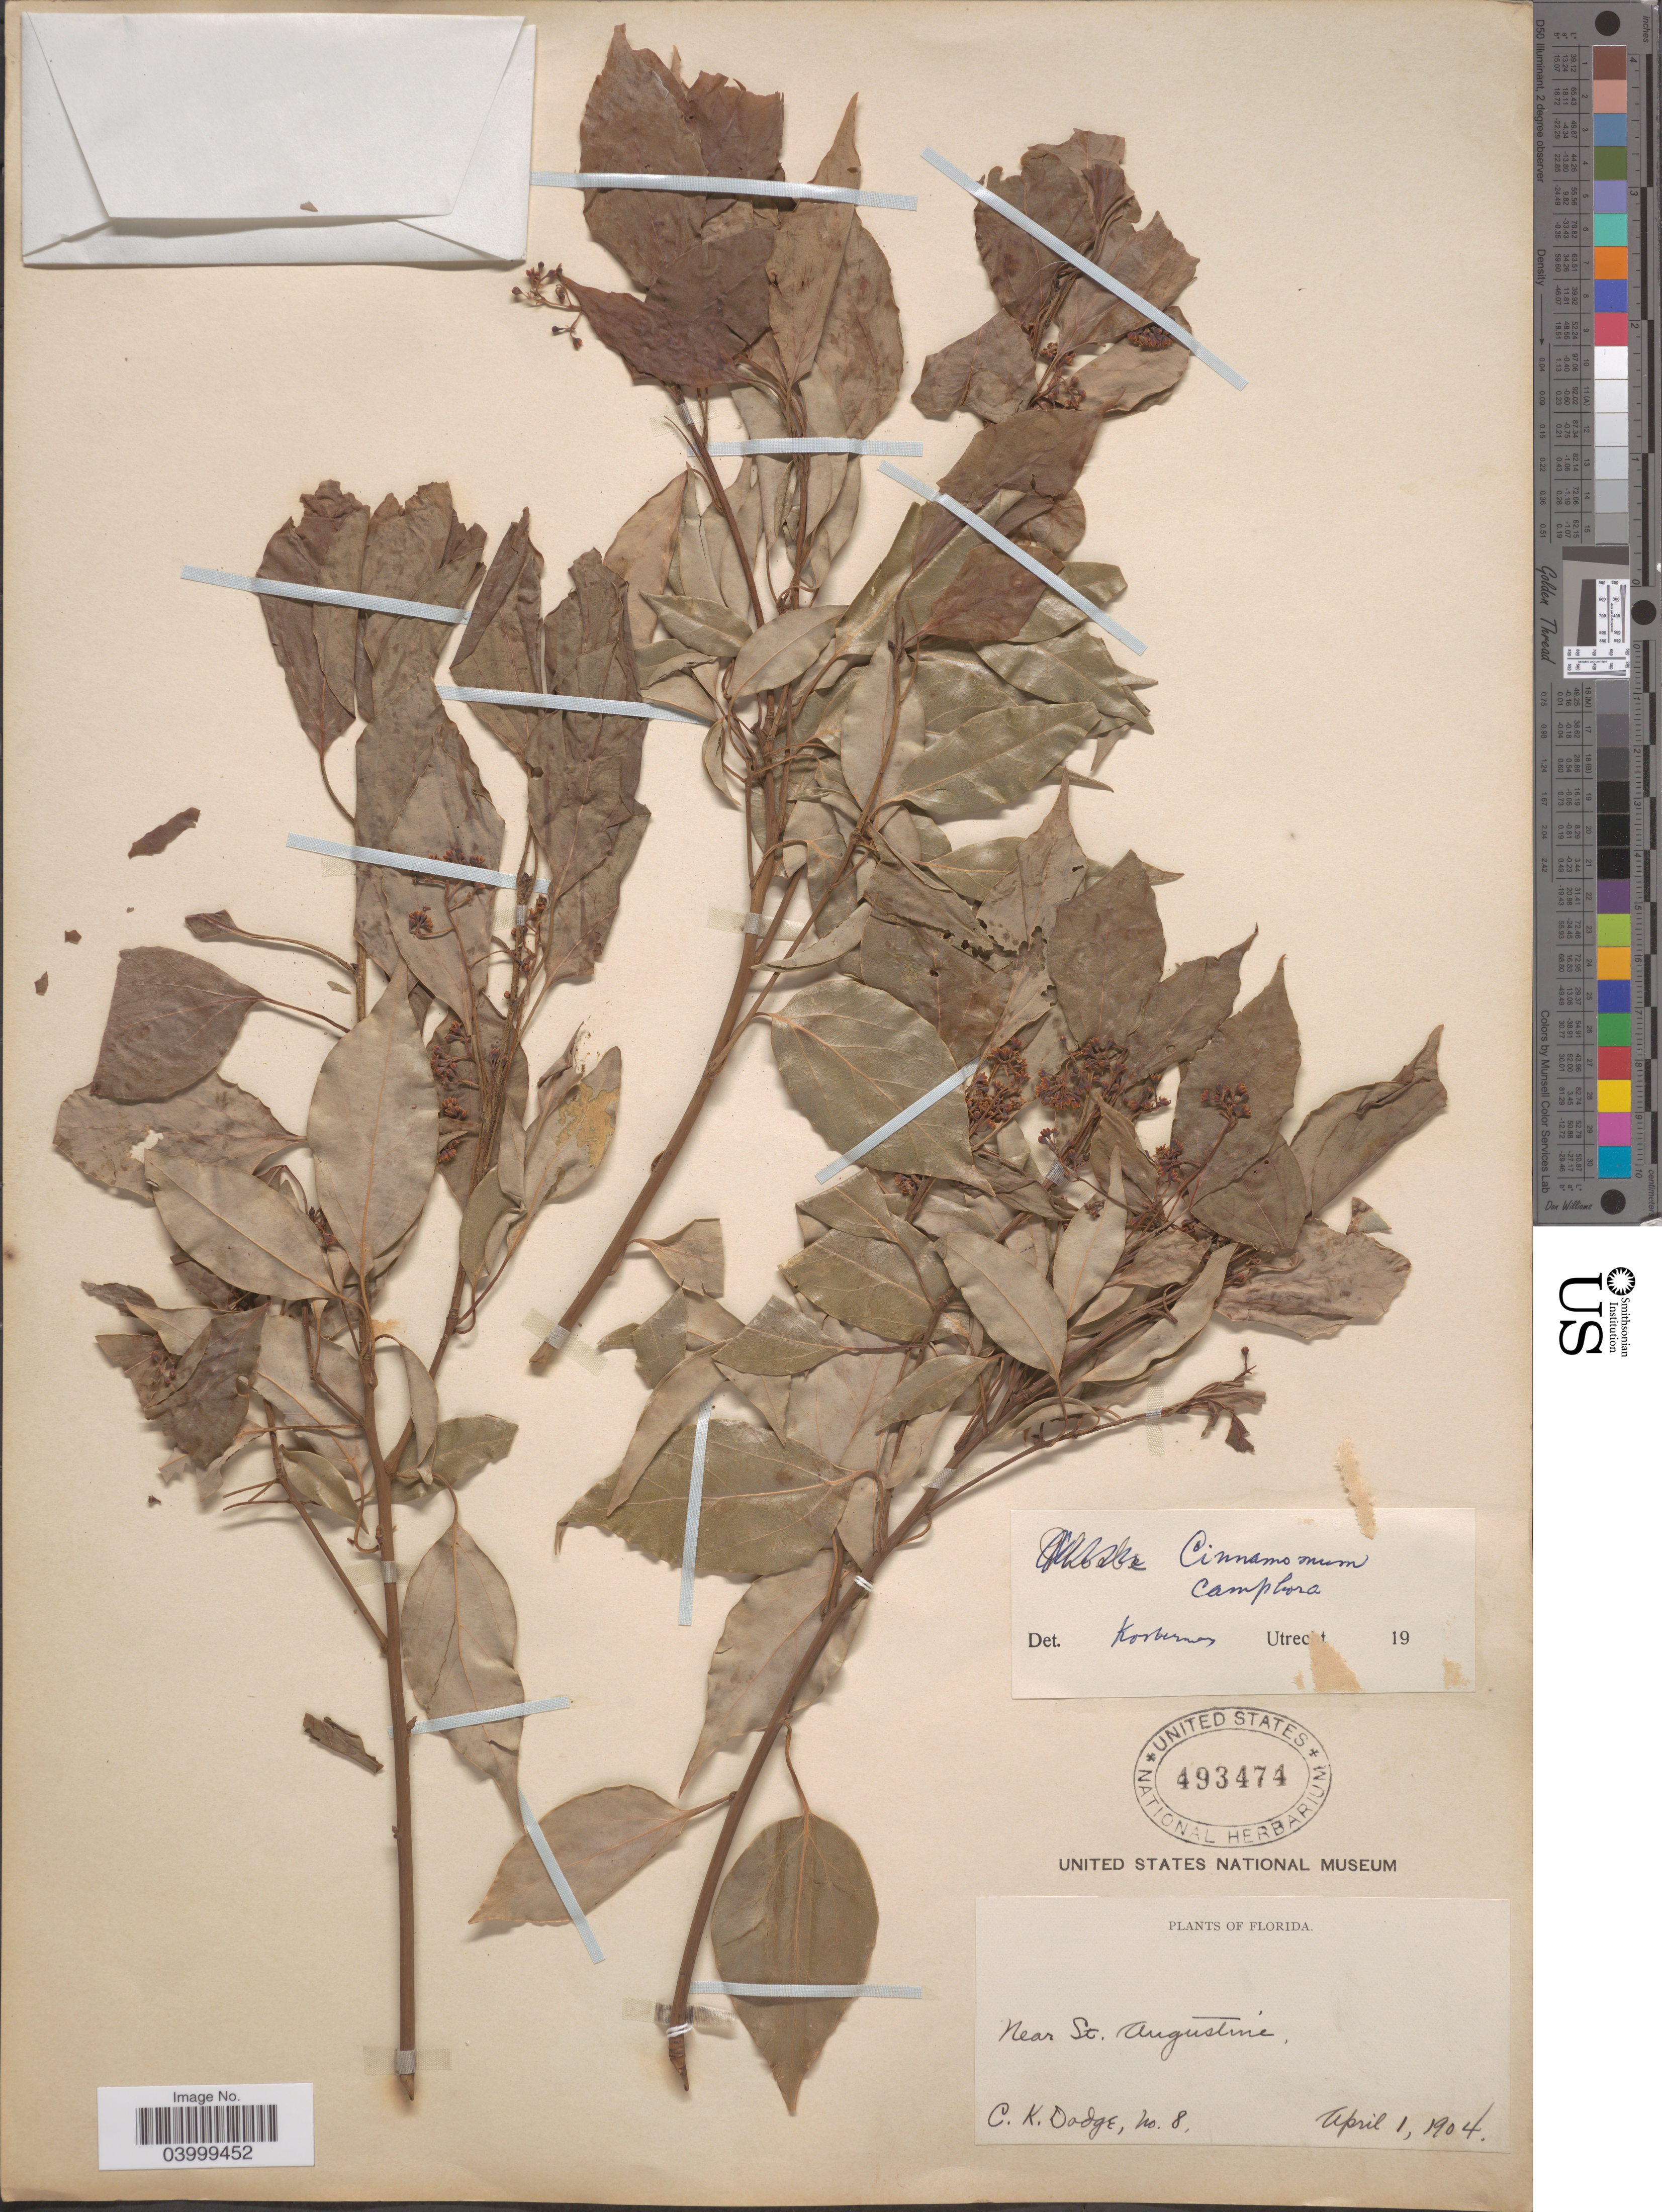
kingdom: Plantae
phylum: Tracheophyta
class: Magnoliopsida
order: Laurales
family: Lauraceae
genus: Cinnamomum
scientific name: Cinnamomum camphora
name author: (L.) J. Presl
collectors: C. Dodge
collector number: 8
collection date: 1904-04-01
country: United States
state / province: Florida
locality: Near St. Augustine.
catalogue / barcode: US 493474